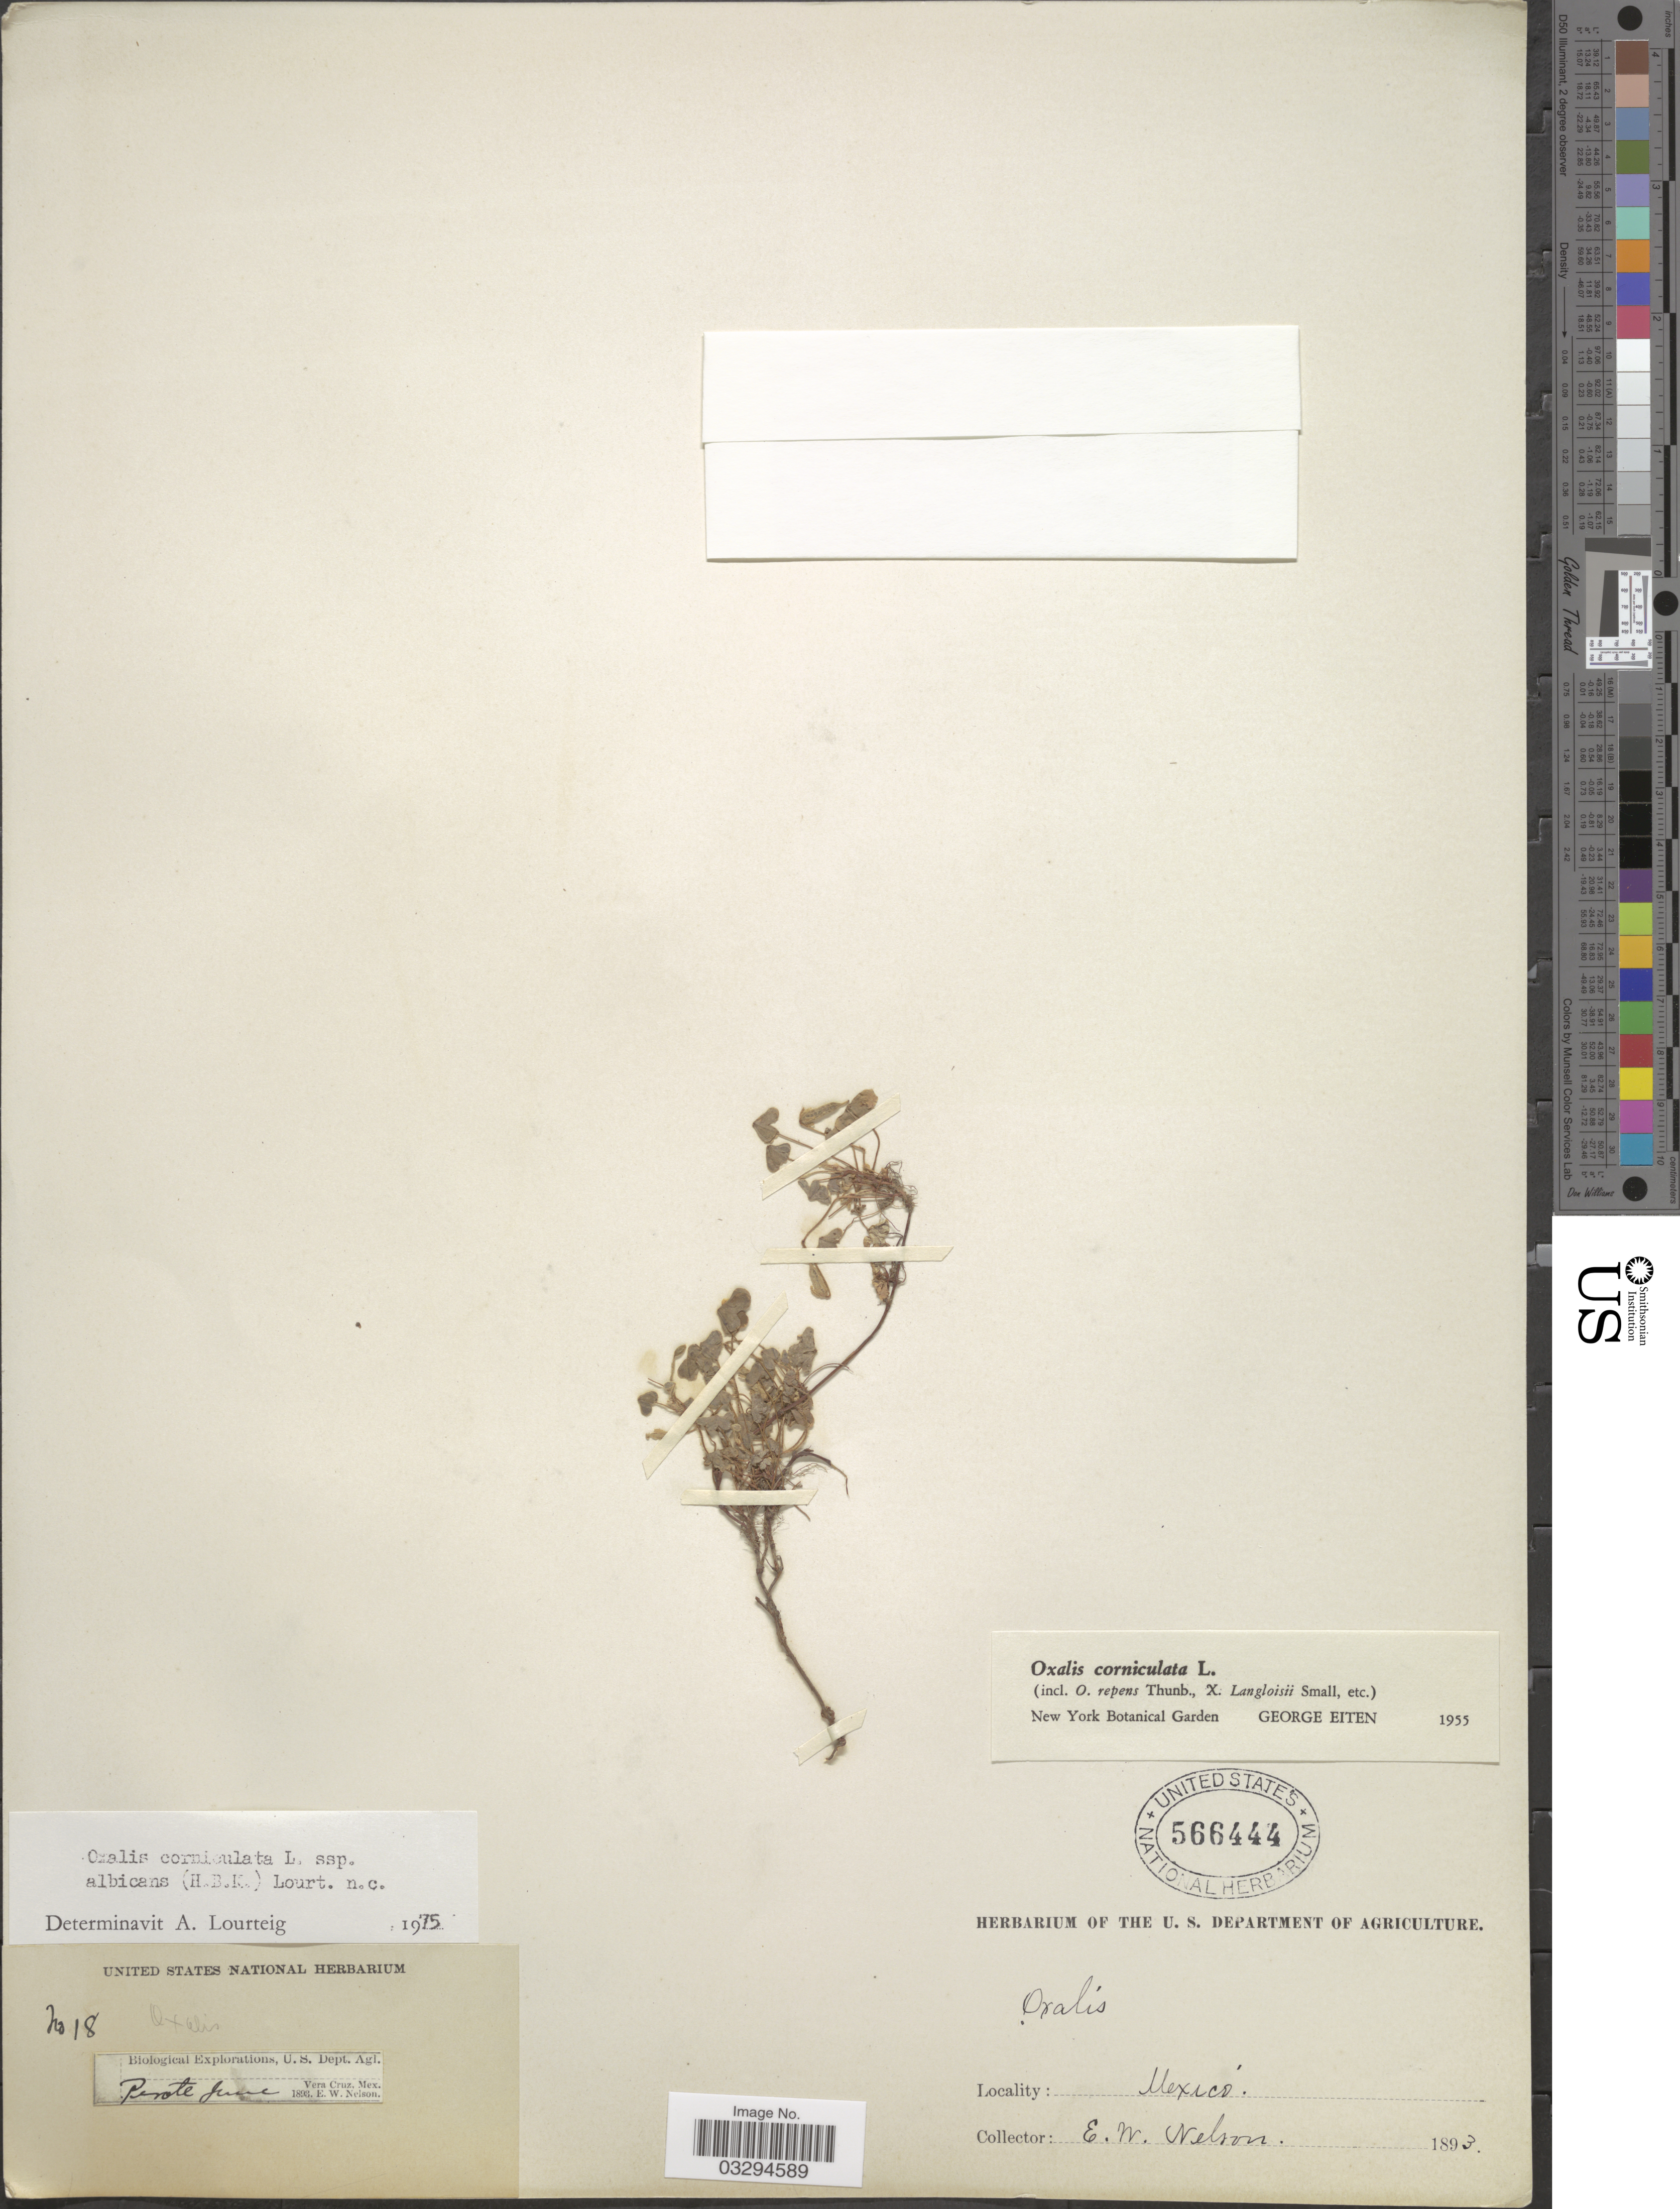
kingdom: Plantae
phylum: Tracheophyta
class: Magnoliopsida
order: Oxalidales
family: Oxalidaceae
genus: Oxalis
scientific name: Oxalis corniculata subsp. albicans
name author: (Kunth) Lourteig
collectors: E. W. Nelson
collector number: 18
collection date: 1893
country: Mexico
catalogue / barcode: US 566444